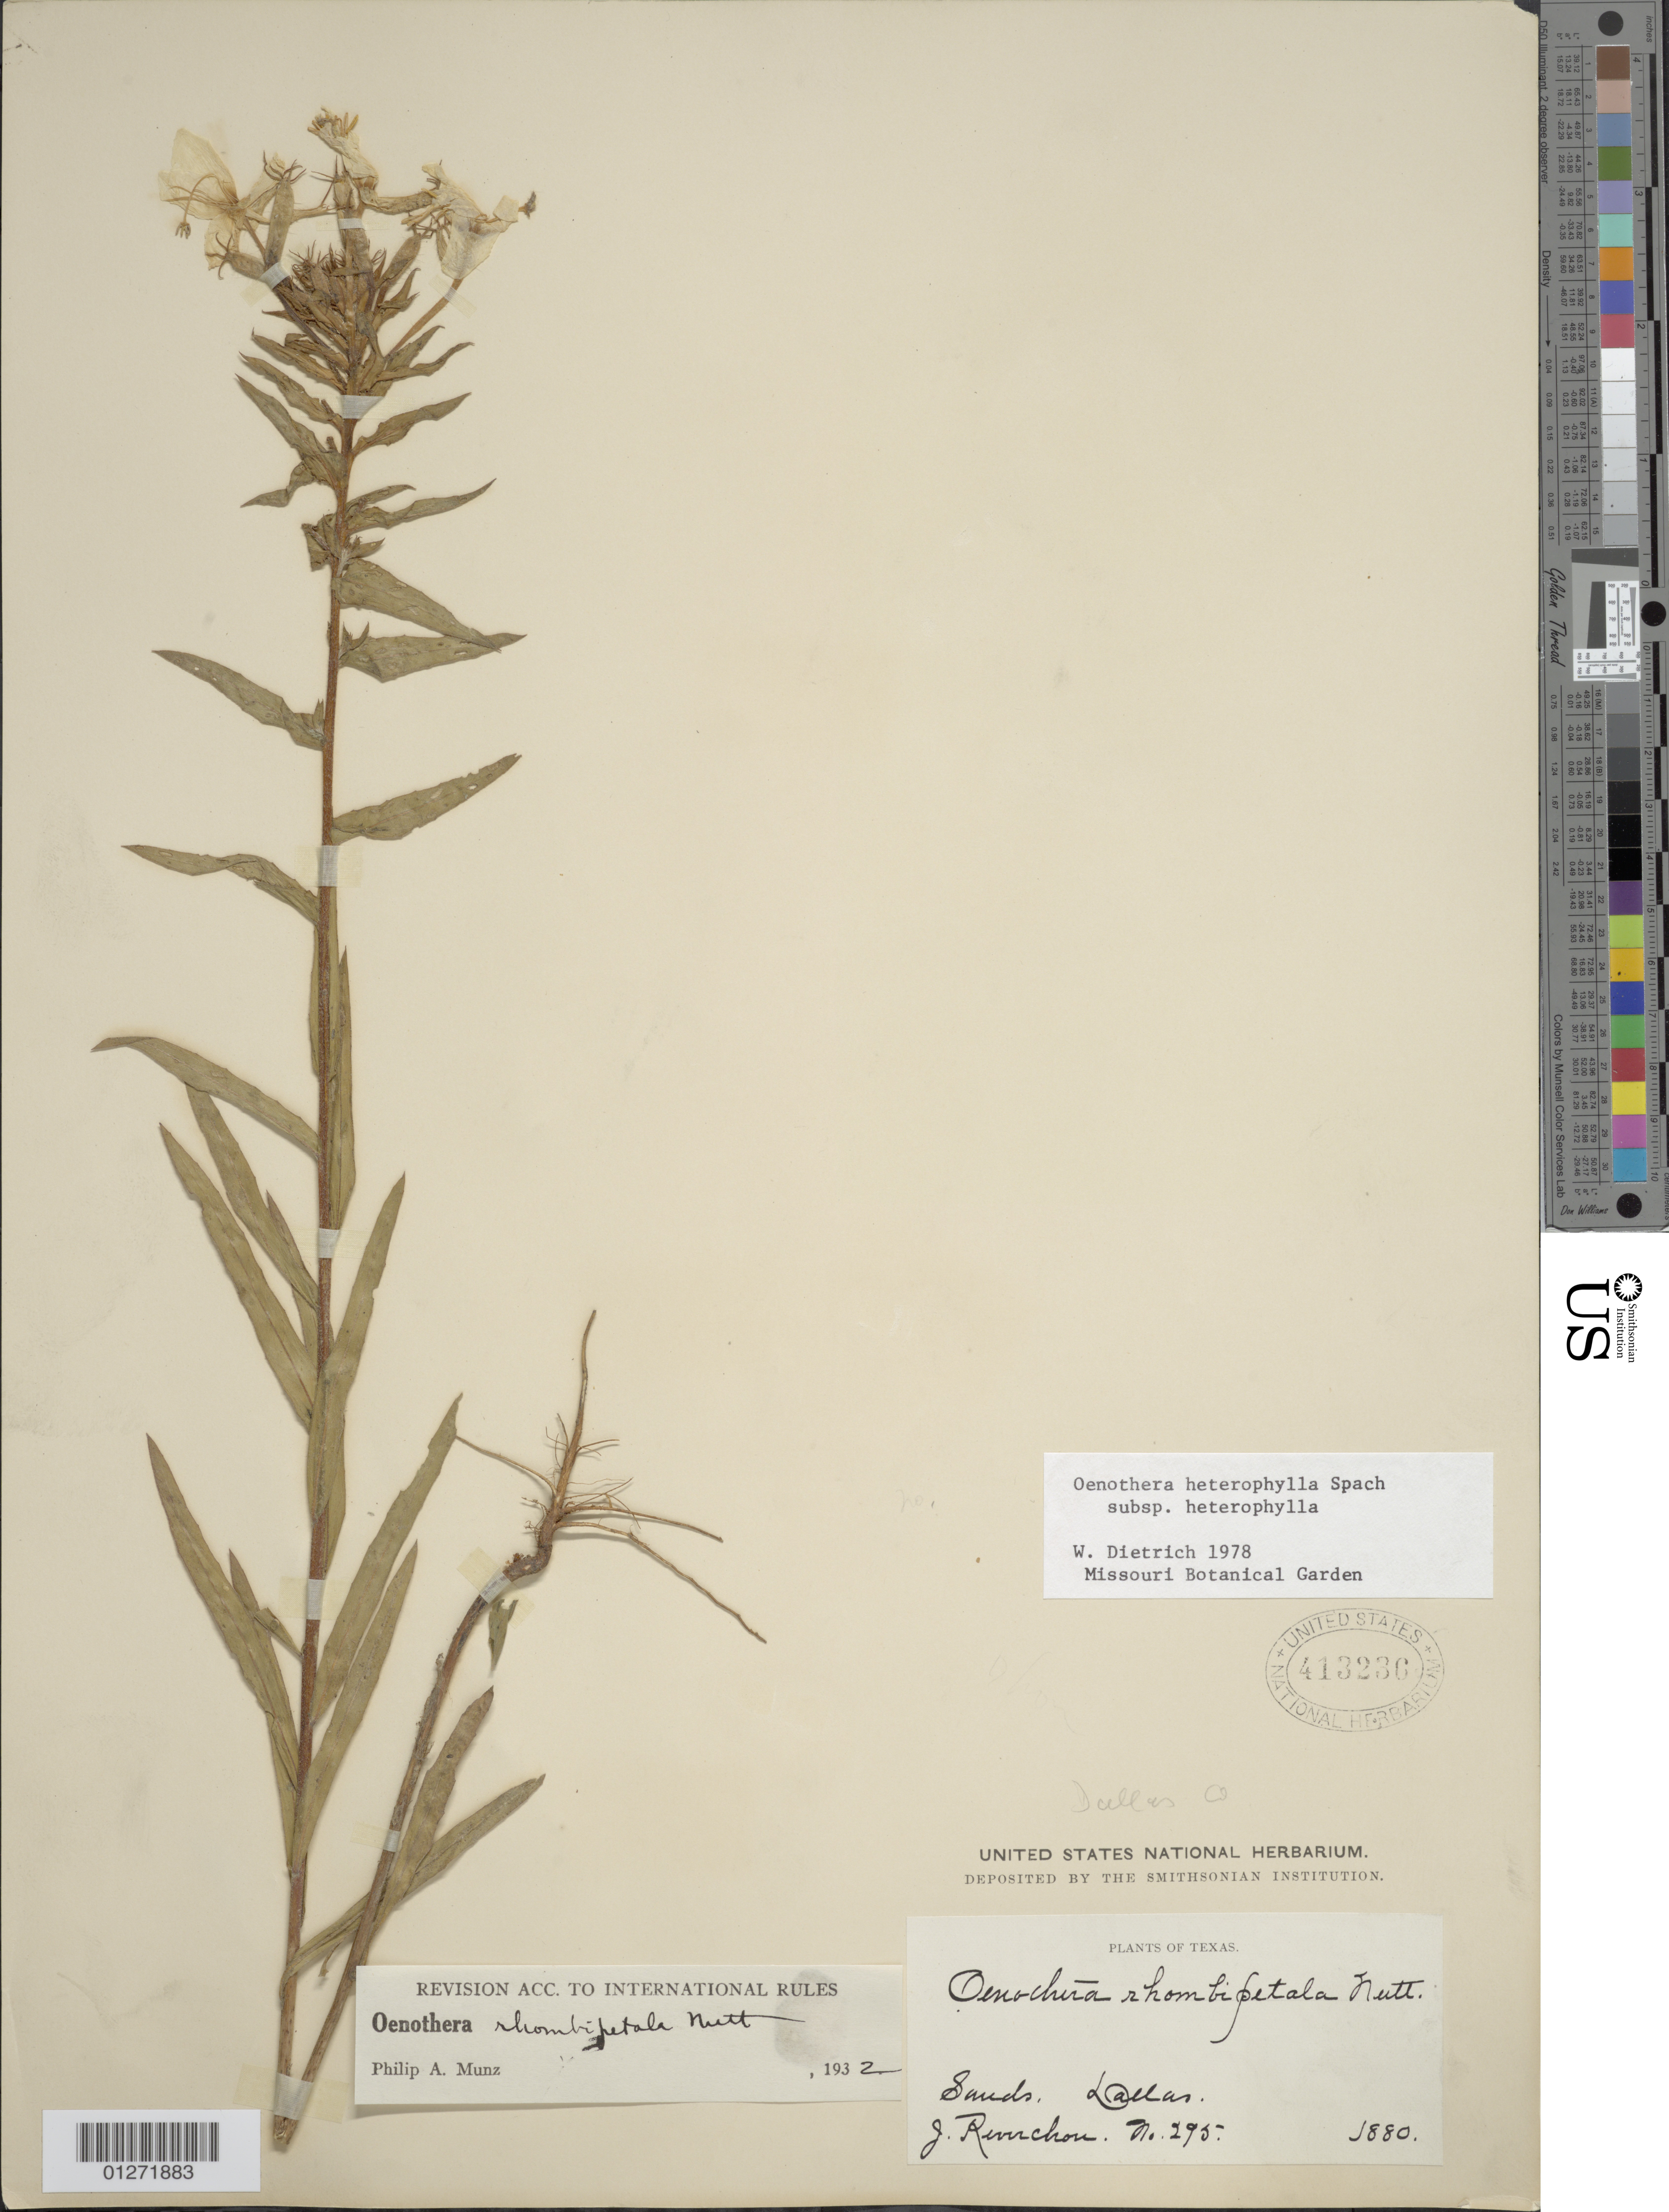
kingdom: Plantae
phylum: Tracheophyta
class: Magnoliopsida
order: Myrtales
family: Onagraceae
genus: Oenothera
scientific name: Oenothera heterophylla subsp. heterophylla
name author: Spach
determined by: Dietrich, W.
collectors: J. Reverchon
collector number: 295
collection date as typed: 1880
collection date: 1880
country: United States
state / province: Texas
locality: Dallas.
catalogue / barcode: US 413236